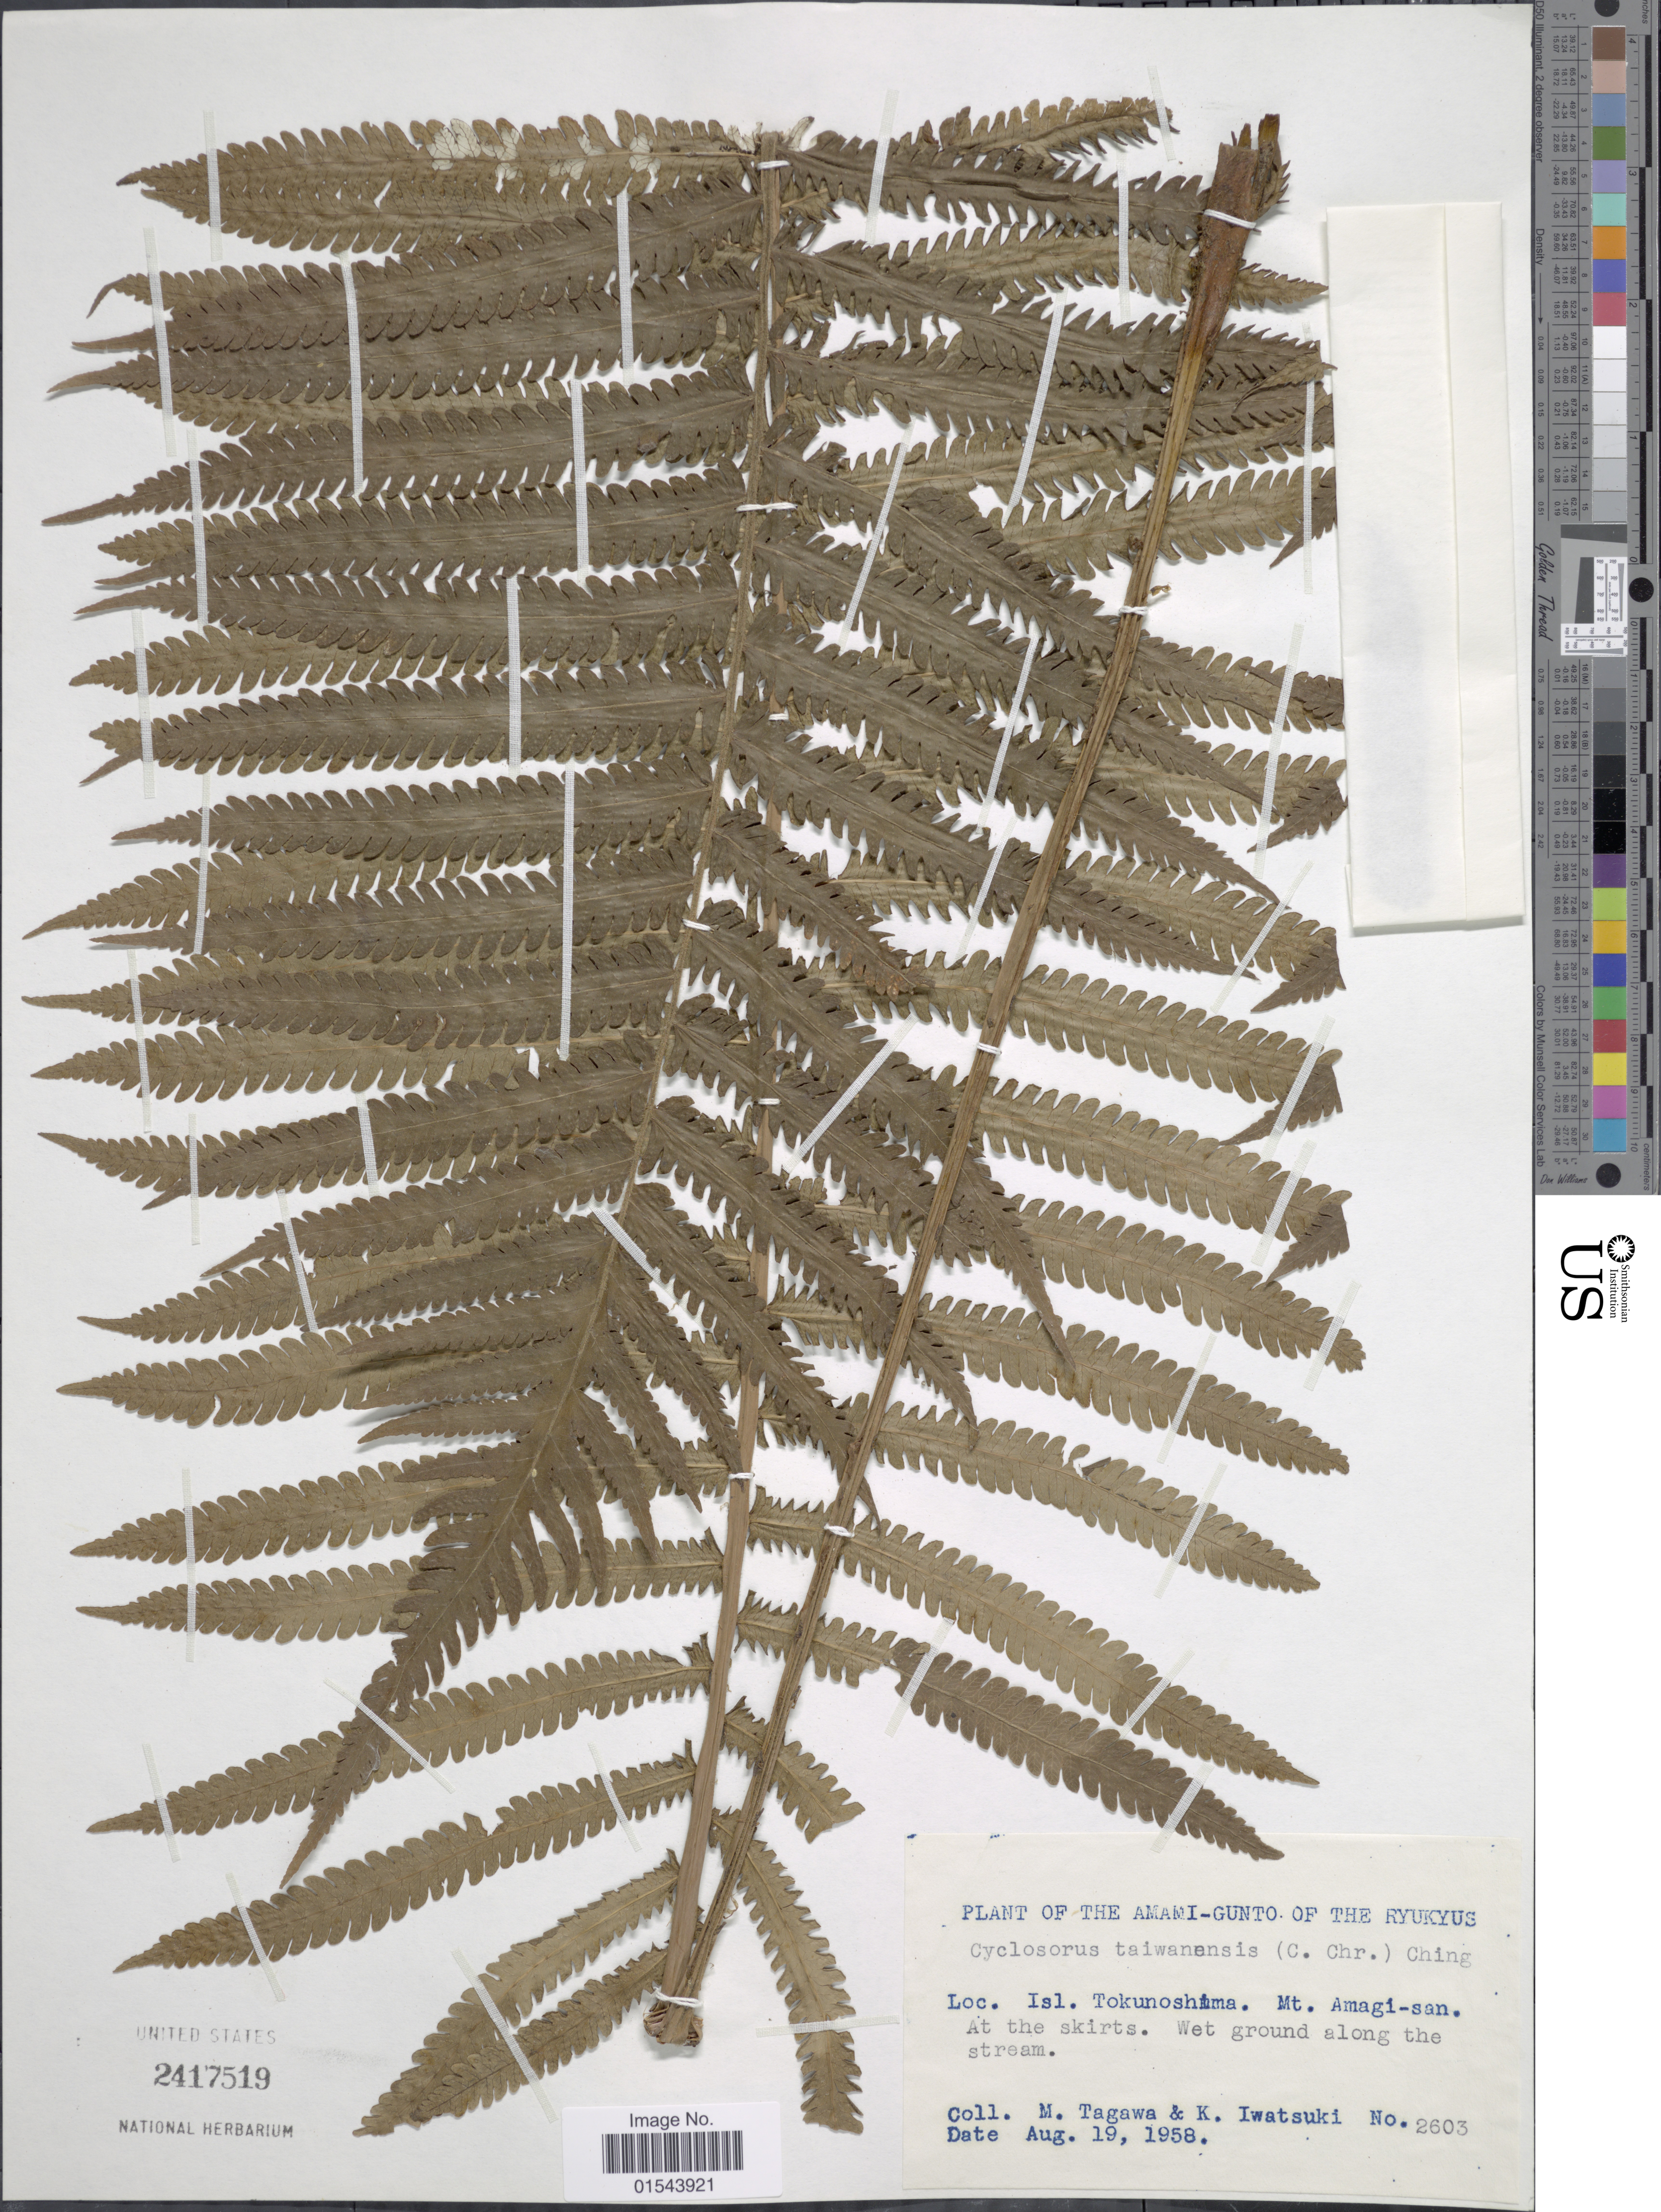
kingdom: Plantae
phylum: Tracheophyta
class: Polypodiopsida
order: Polypodiales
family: Thelypteridaceae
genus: Christella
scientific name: Christella taiwanensis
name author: (C. Chr.) Holttum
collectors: M. Tagawa & K. Iwatsuki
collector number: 2603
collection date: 1958-08-19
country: Japan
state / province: Okinawa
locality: Plant of The Amami-Gunto of The Ryukyus. Isl. Tokunoshima, Mt. Amagi-san. At the skirts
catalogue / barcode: US 2417519